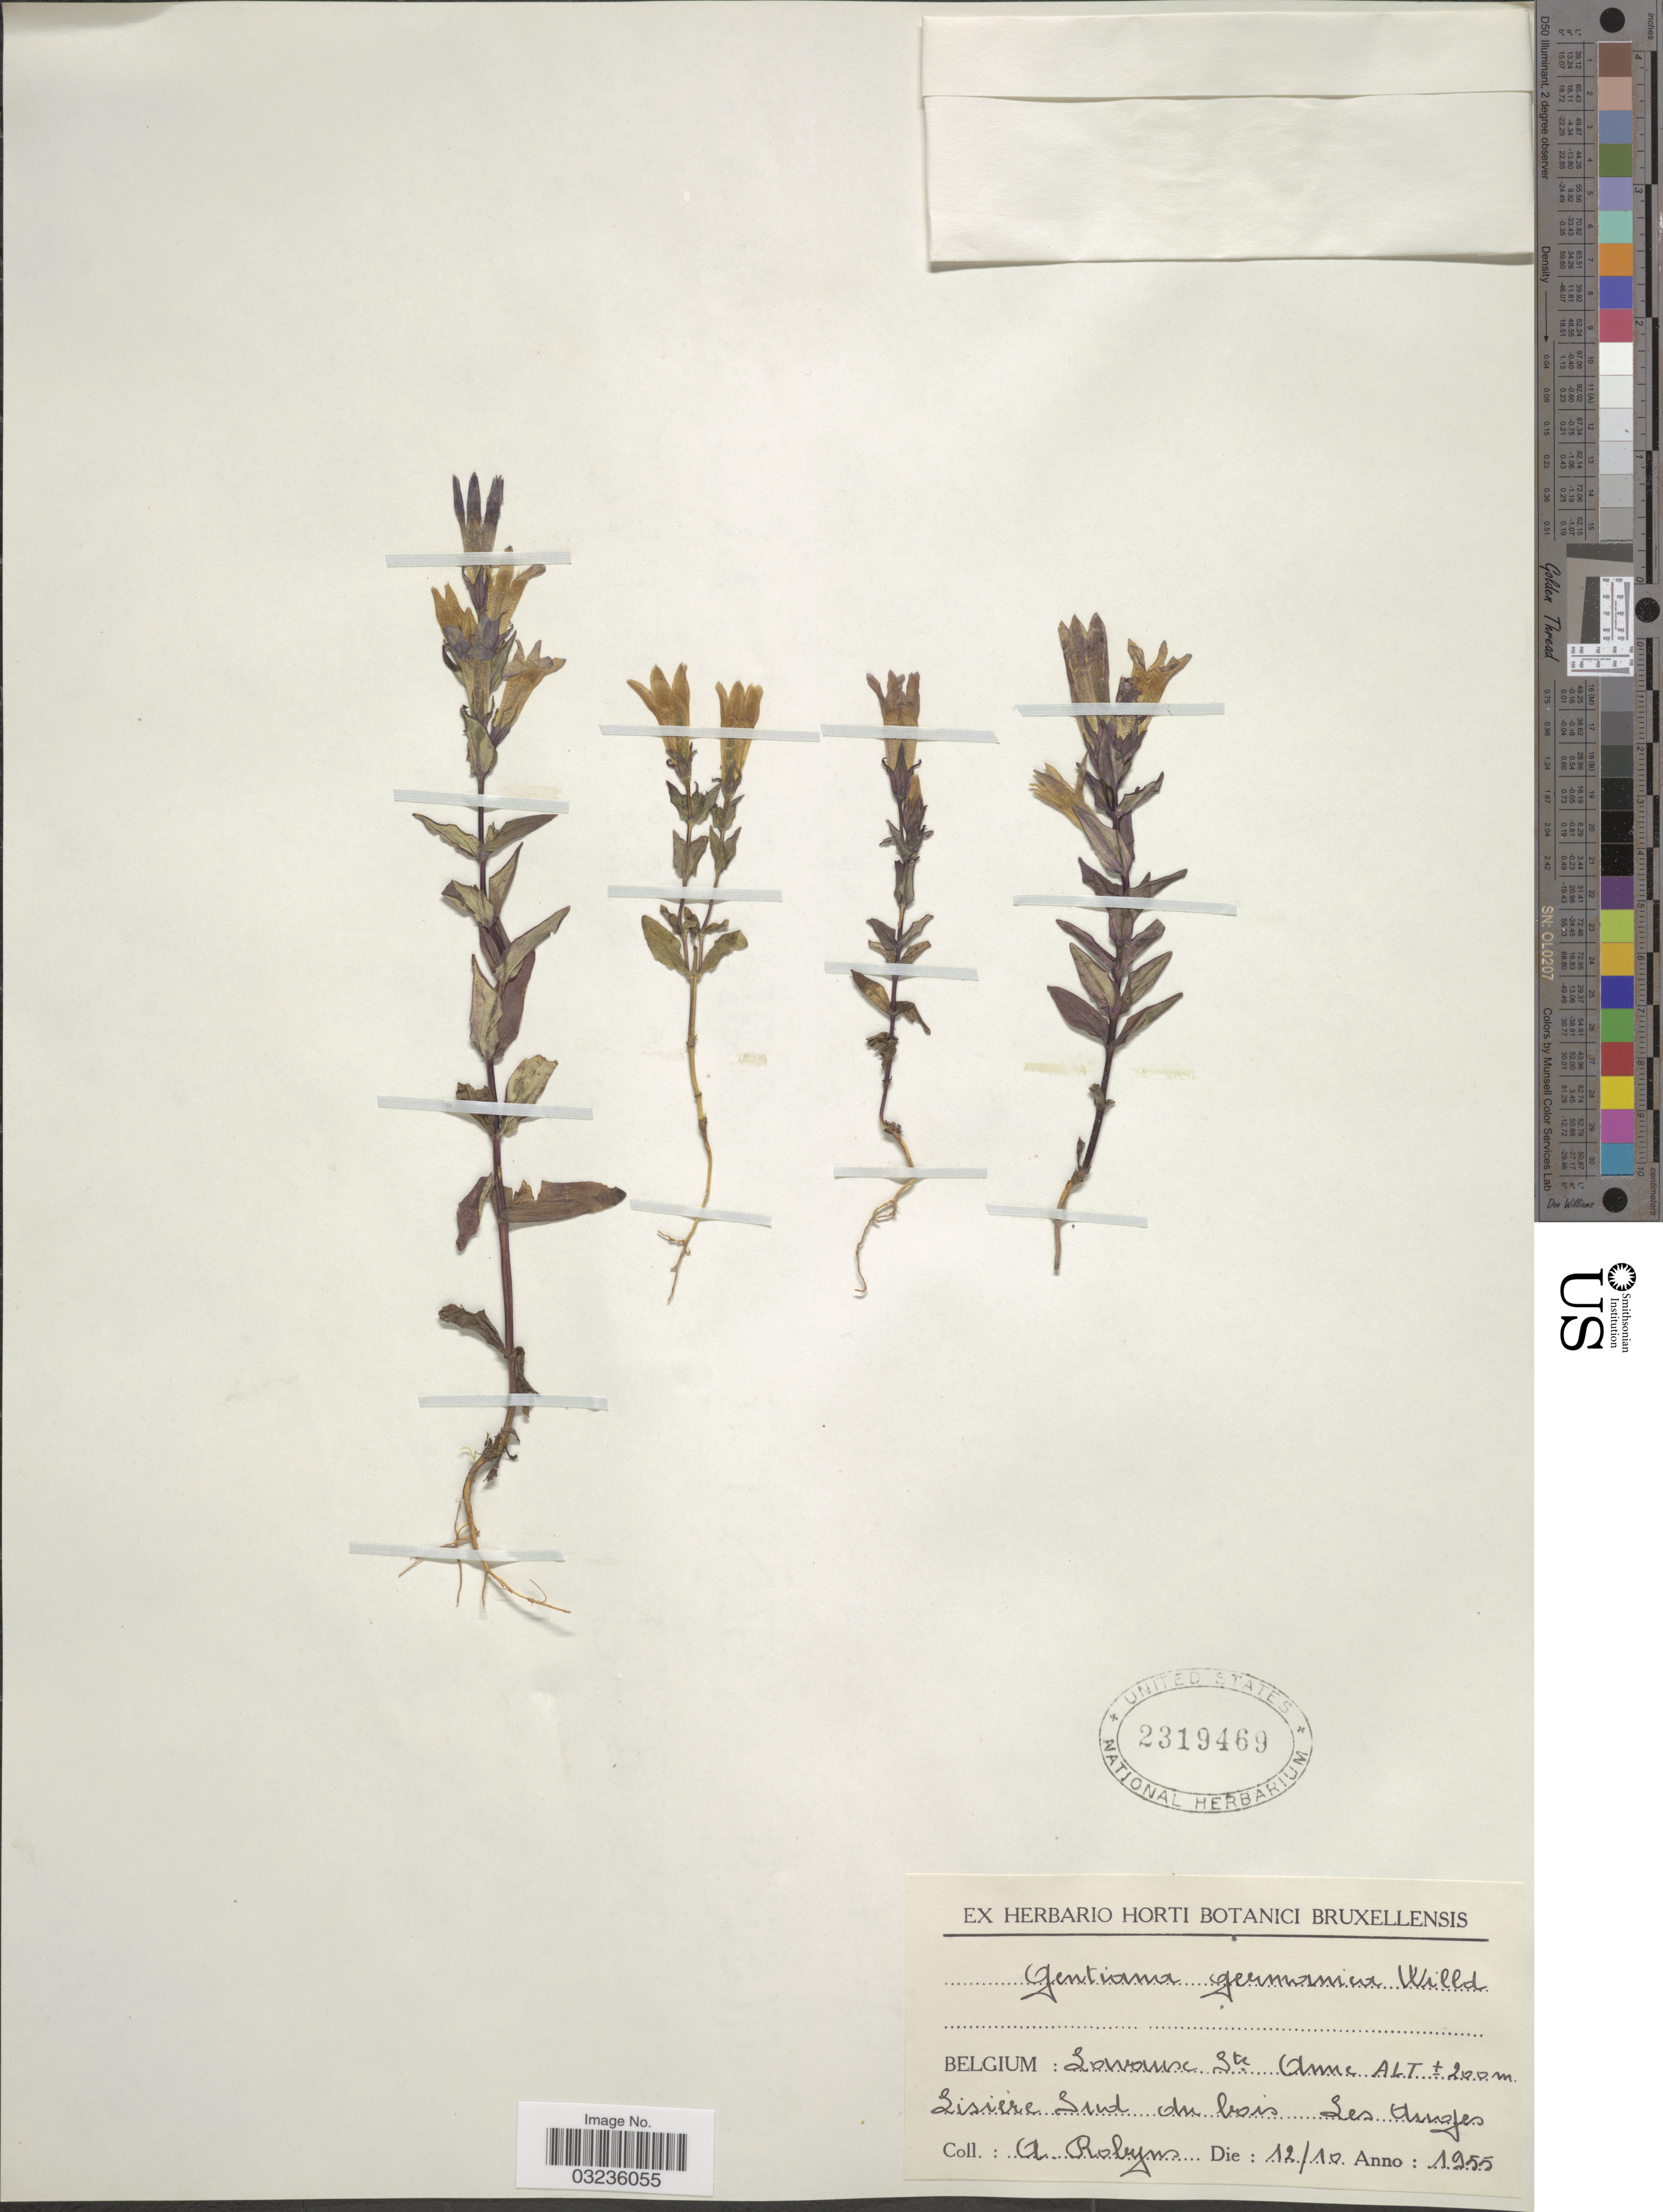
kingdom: Plantae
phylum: Tracheophyta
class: Magnoliopsida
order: Gentianales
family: Gentianaceae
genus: Gentiana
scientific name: Gentiana germanica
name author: Willd.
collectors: A. Robyns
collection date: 1955-10-12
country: Belgium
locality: Lavaux Ste. Anne, Lisière Sud du bois Les Anges.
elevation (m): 200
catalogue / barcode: US 2319469